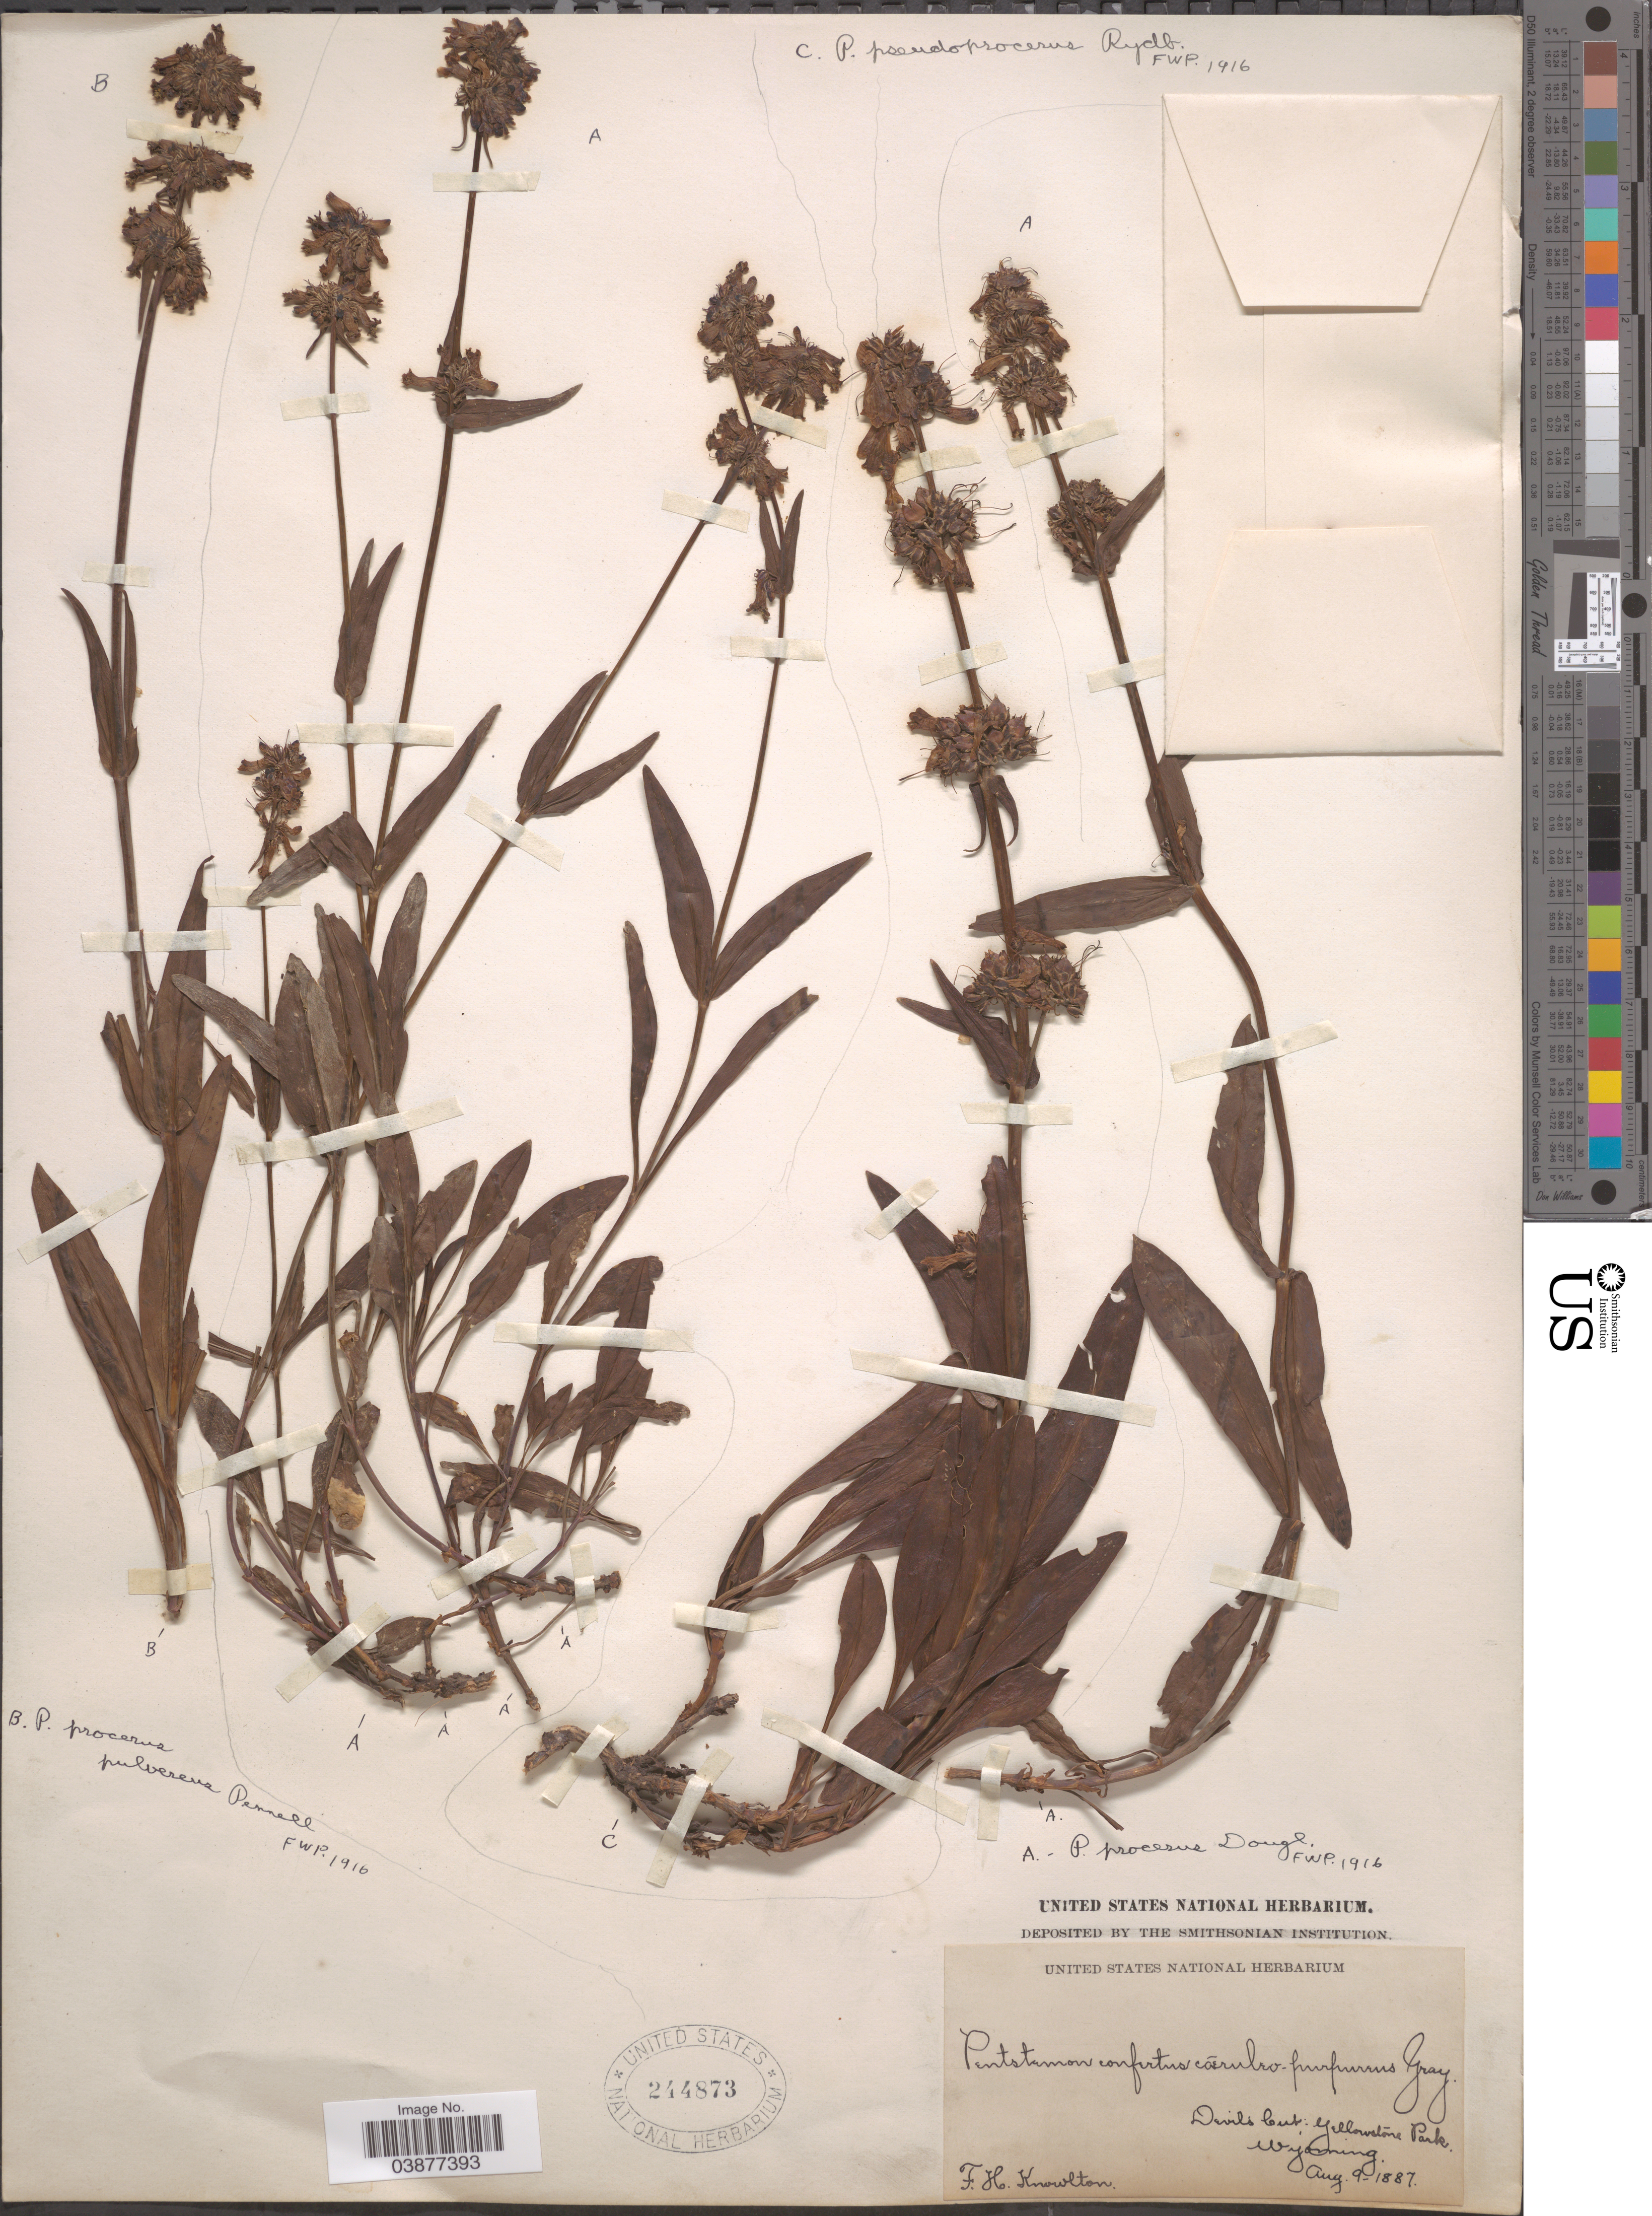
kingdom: Plantae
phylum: Tracheophyta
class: Magnoliopsida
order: Lamiales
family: Plantaginaceae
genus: Penstemon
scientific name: Penstemon procerus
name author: Douglas ex Graham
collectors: F. H. Knowlton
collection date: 1887-08-09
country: United States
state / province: Wyoming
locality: Devil's Cut; Yellowstone Park.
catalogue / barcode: US 244873